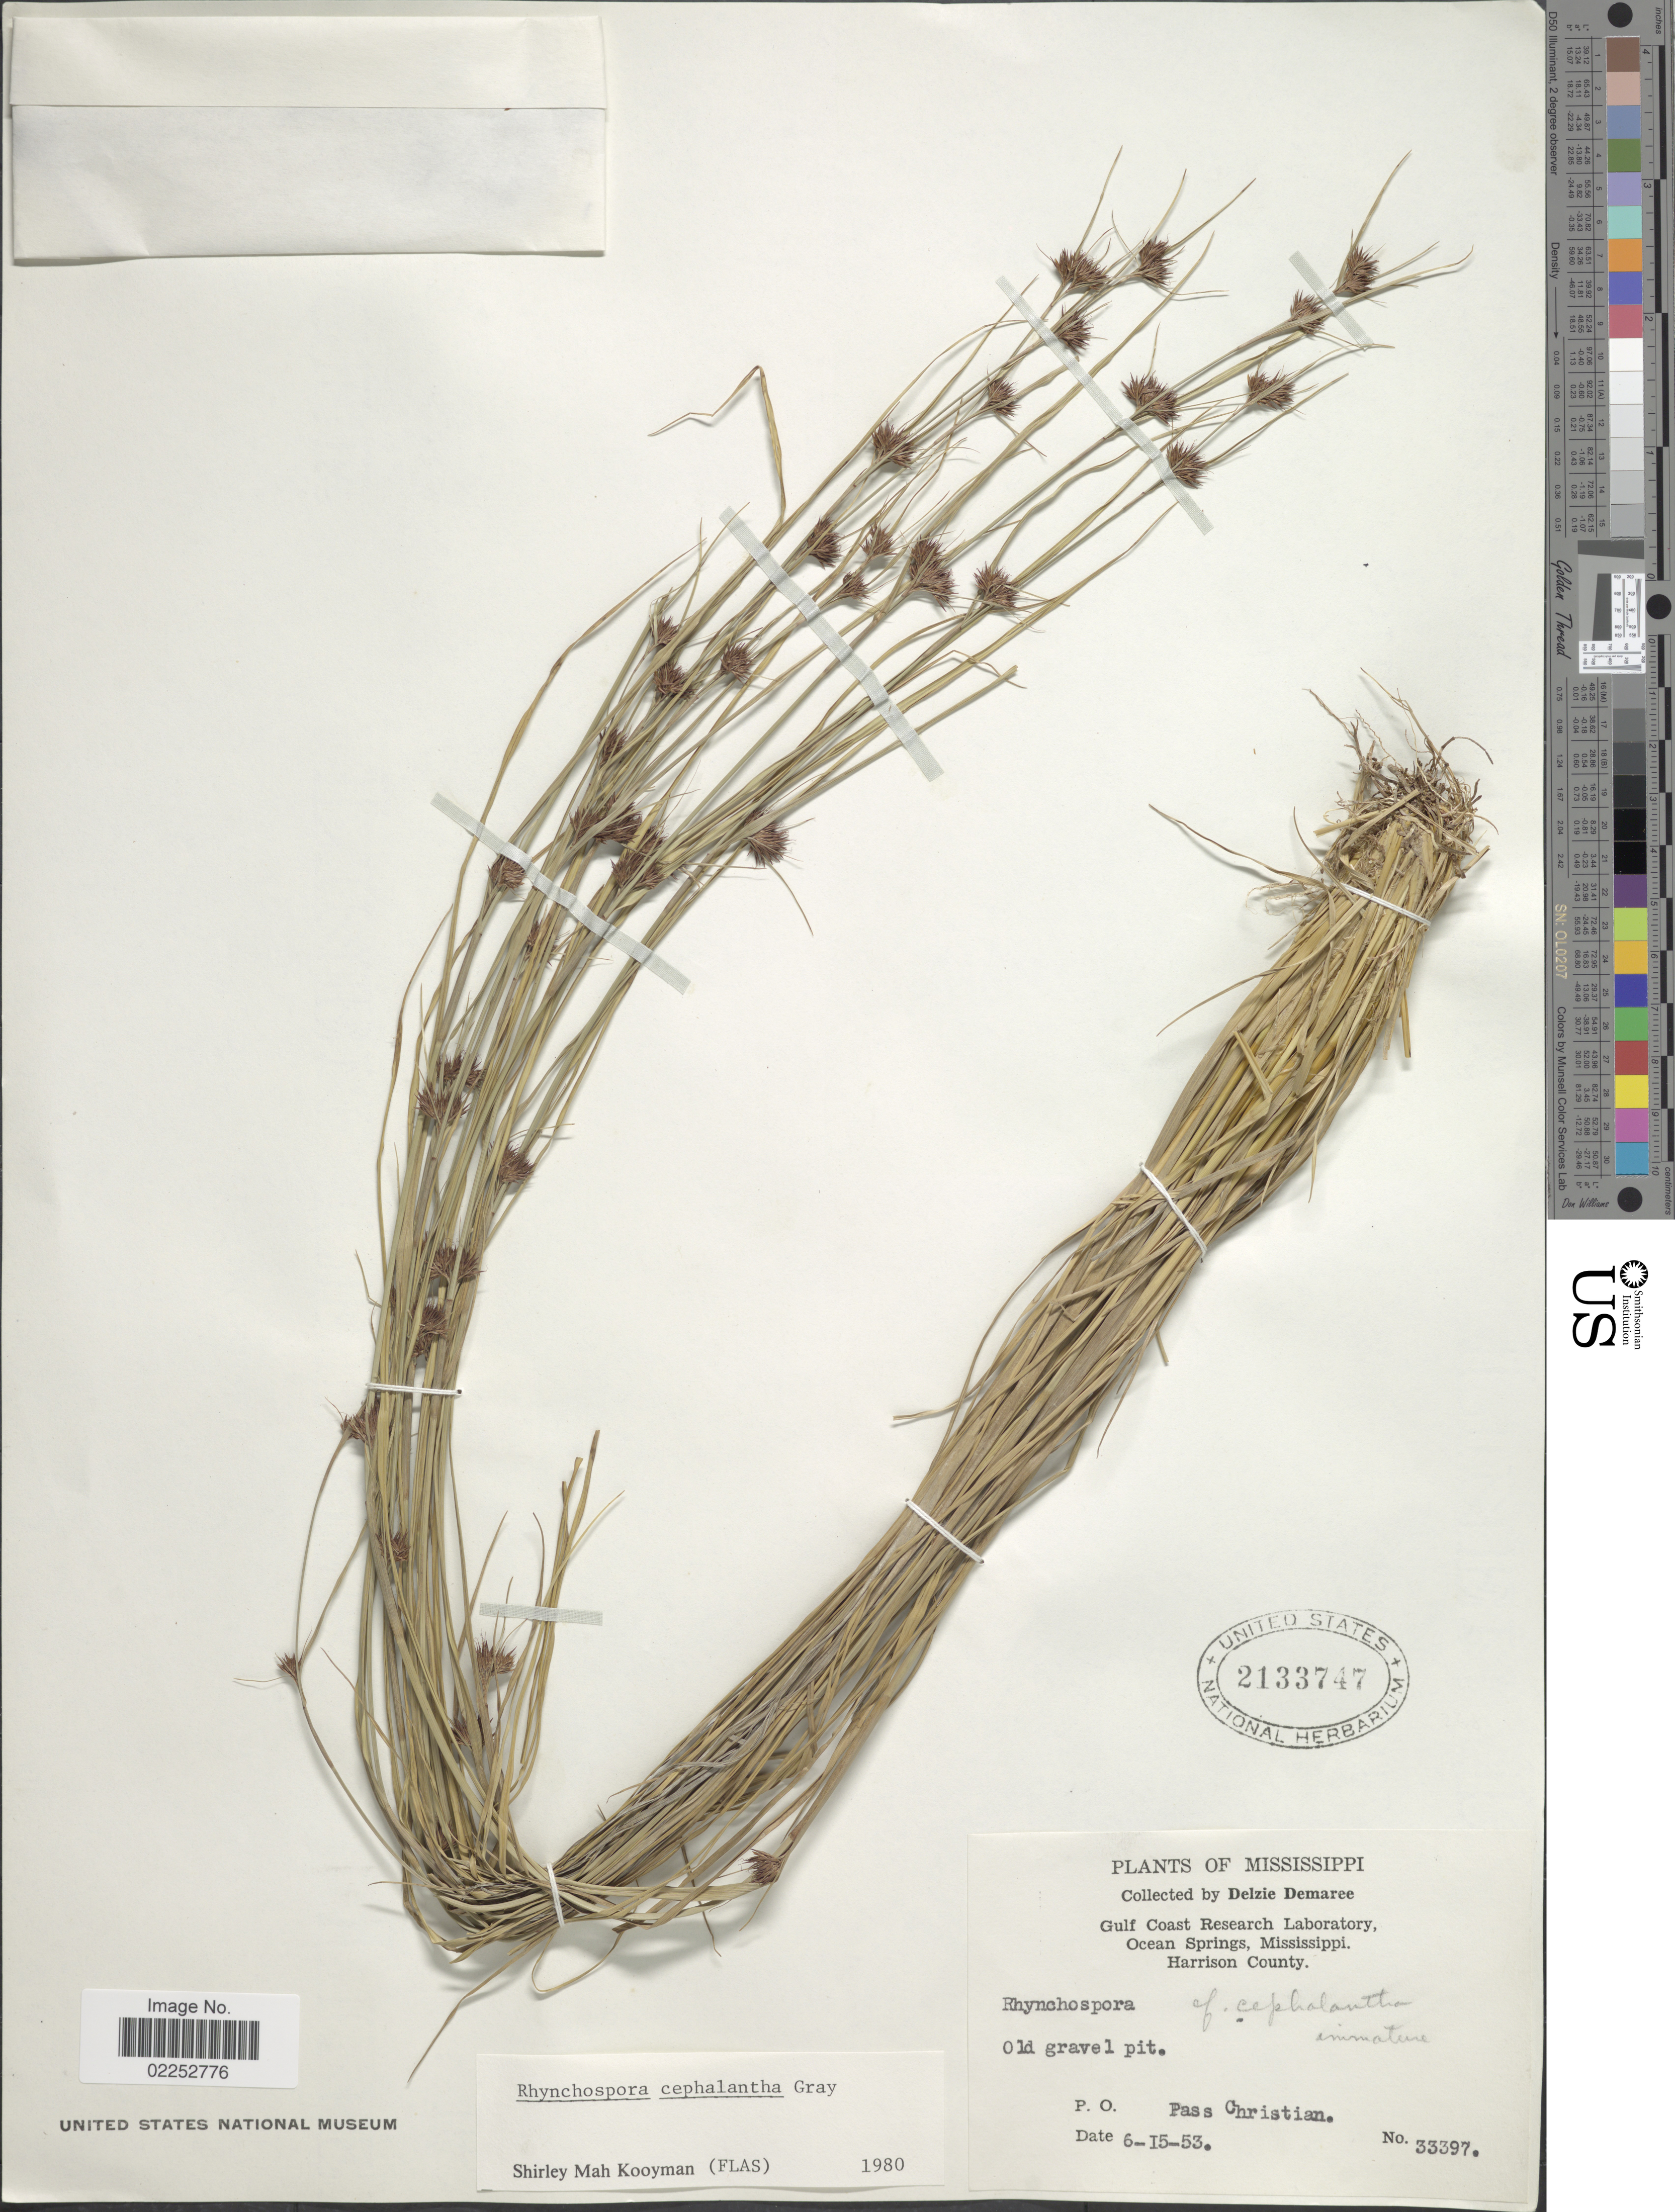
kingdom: Plantae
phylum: Tracheophyta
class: Liliopsida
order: Poales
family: Cyperaceae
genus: Rhynchospora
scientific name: Rhynchospora cephalantha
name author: A. Gray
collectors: D. Demaree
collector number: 33397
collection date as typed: Transcribed d/m/y: 15/6/53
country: United States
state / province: Mississippi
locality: P. O. Pass Christian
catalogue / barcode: US 2133747